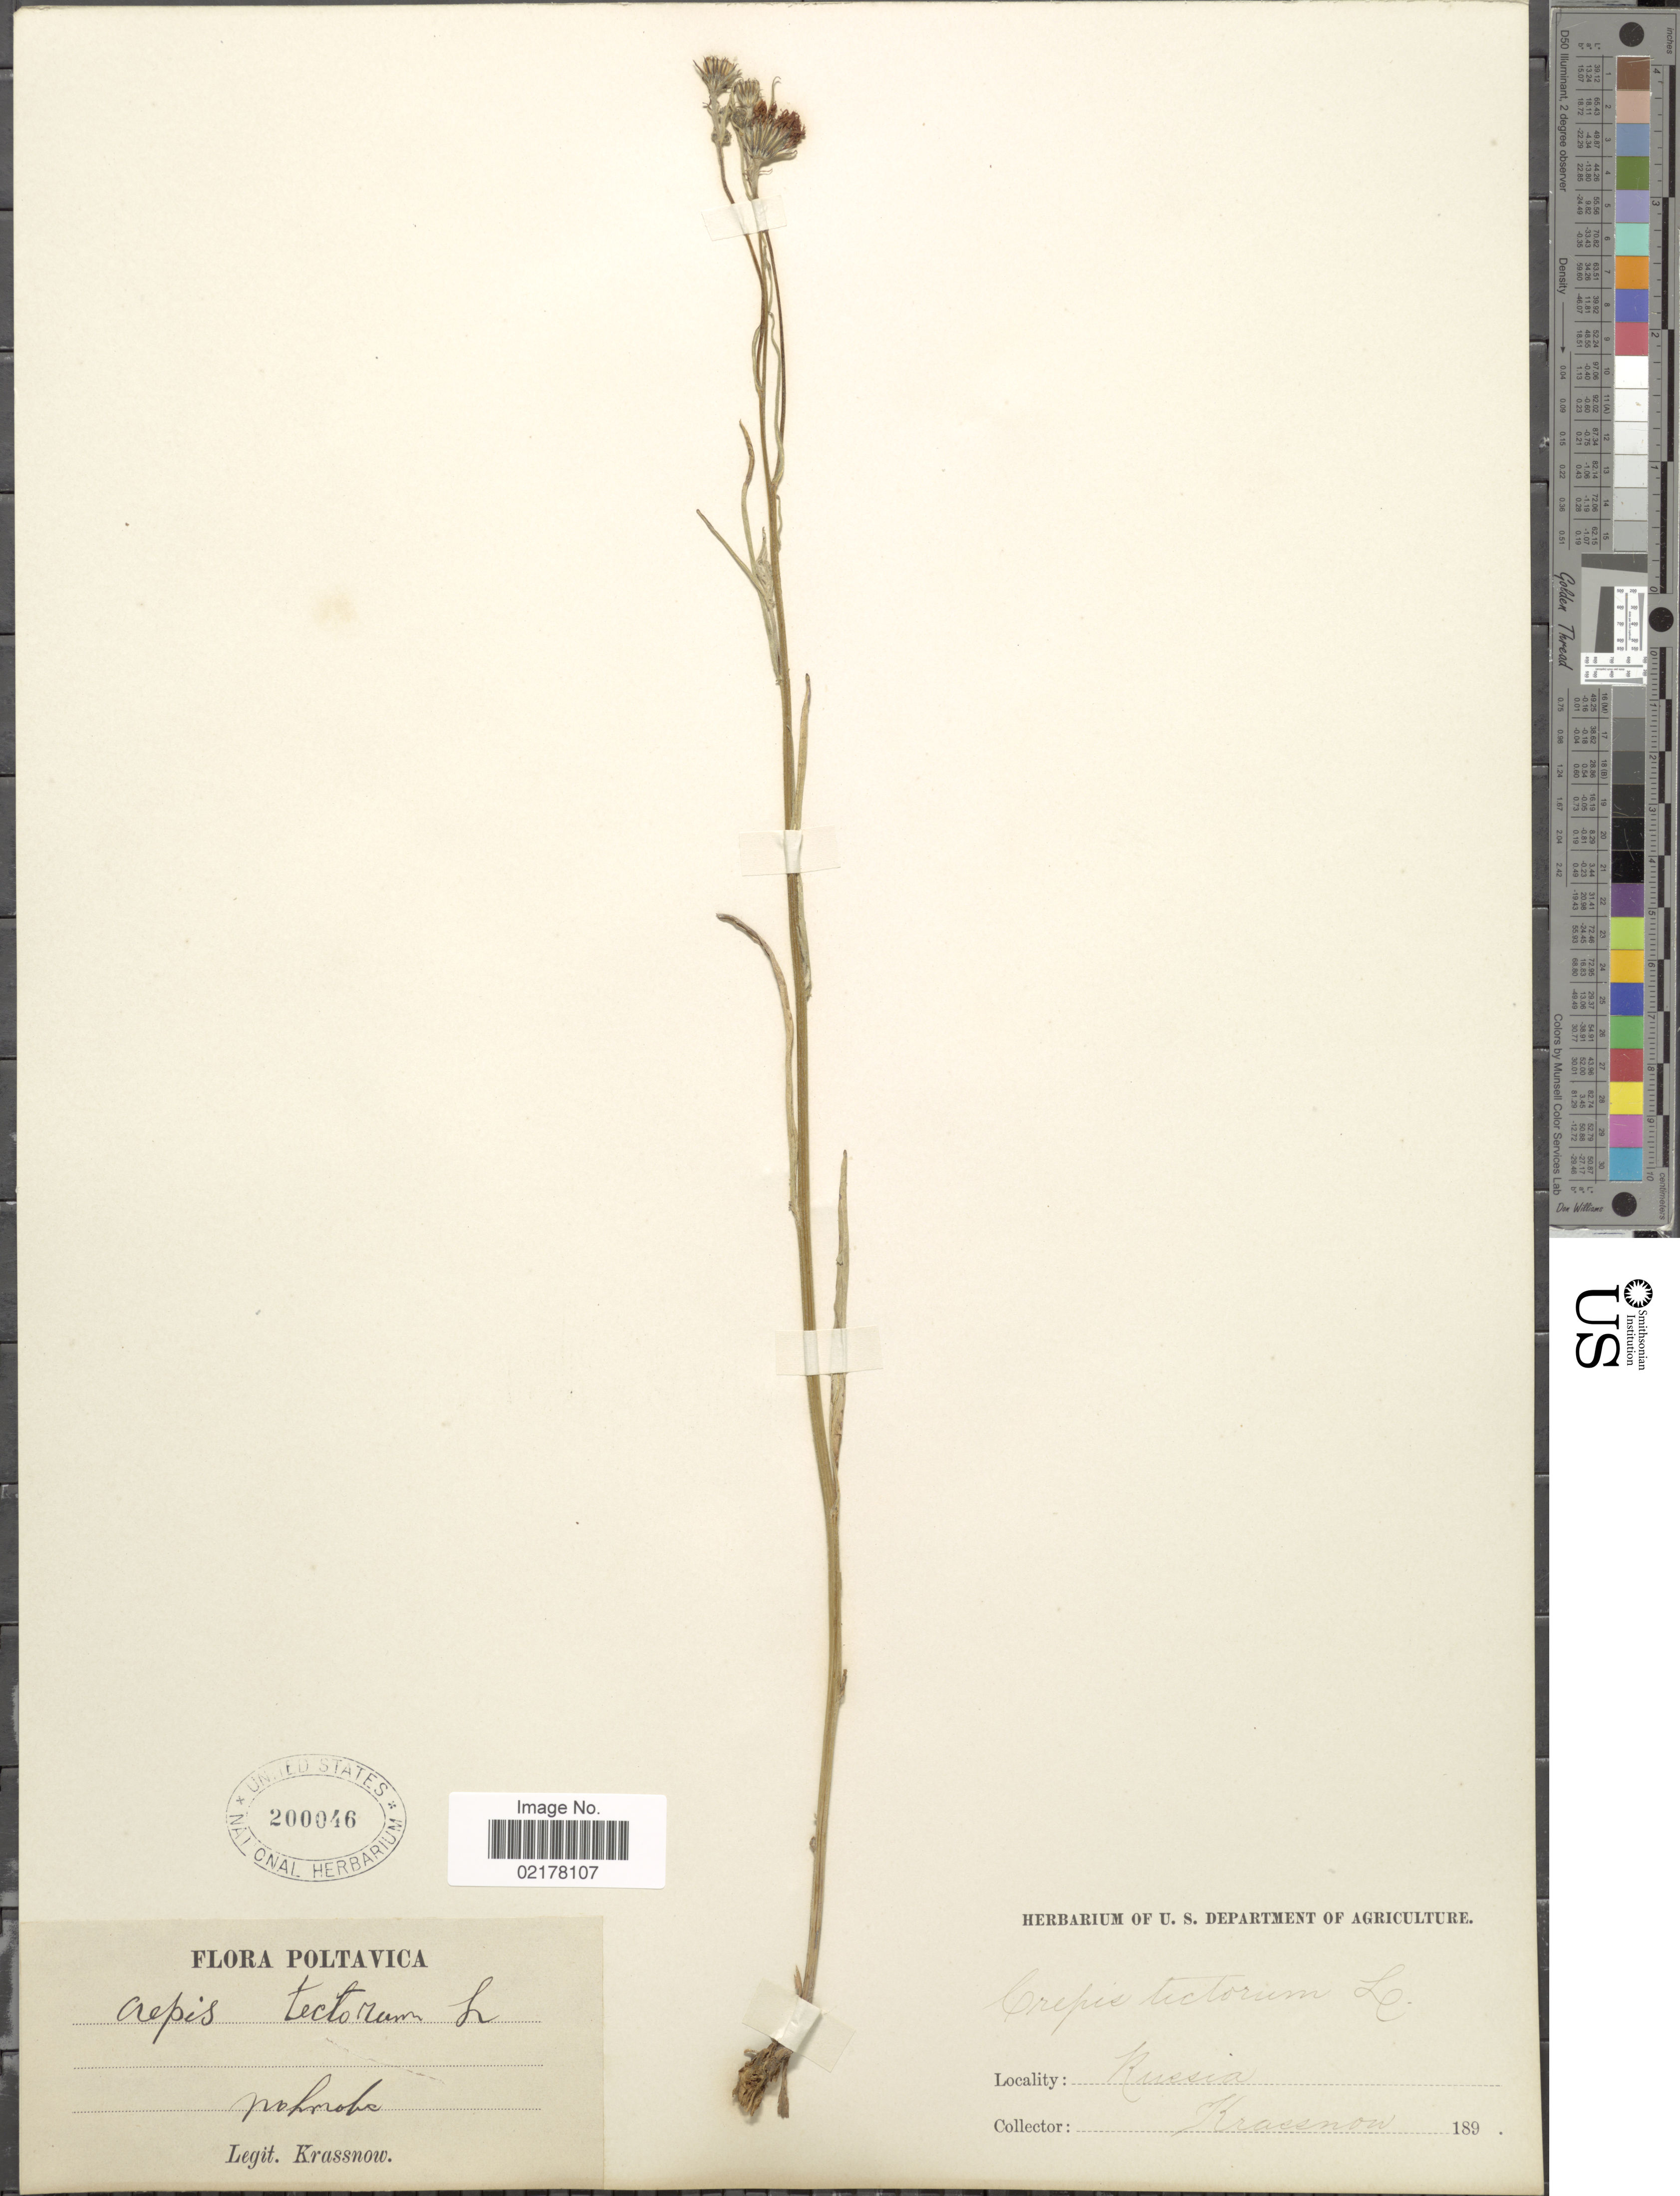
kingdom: Plantae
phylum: Tracheophyta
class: Magnoliopsida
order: Asterales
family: Asteraceae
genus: Crepis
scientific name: Crepis tectorum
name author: L.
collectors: -. Krassnow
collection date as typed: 189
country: Ukraine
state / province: Poltava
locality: Poltava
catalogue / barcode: US 200046